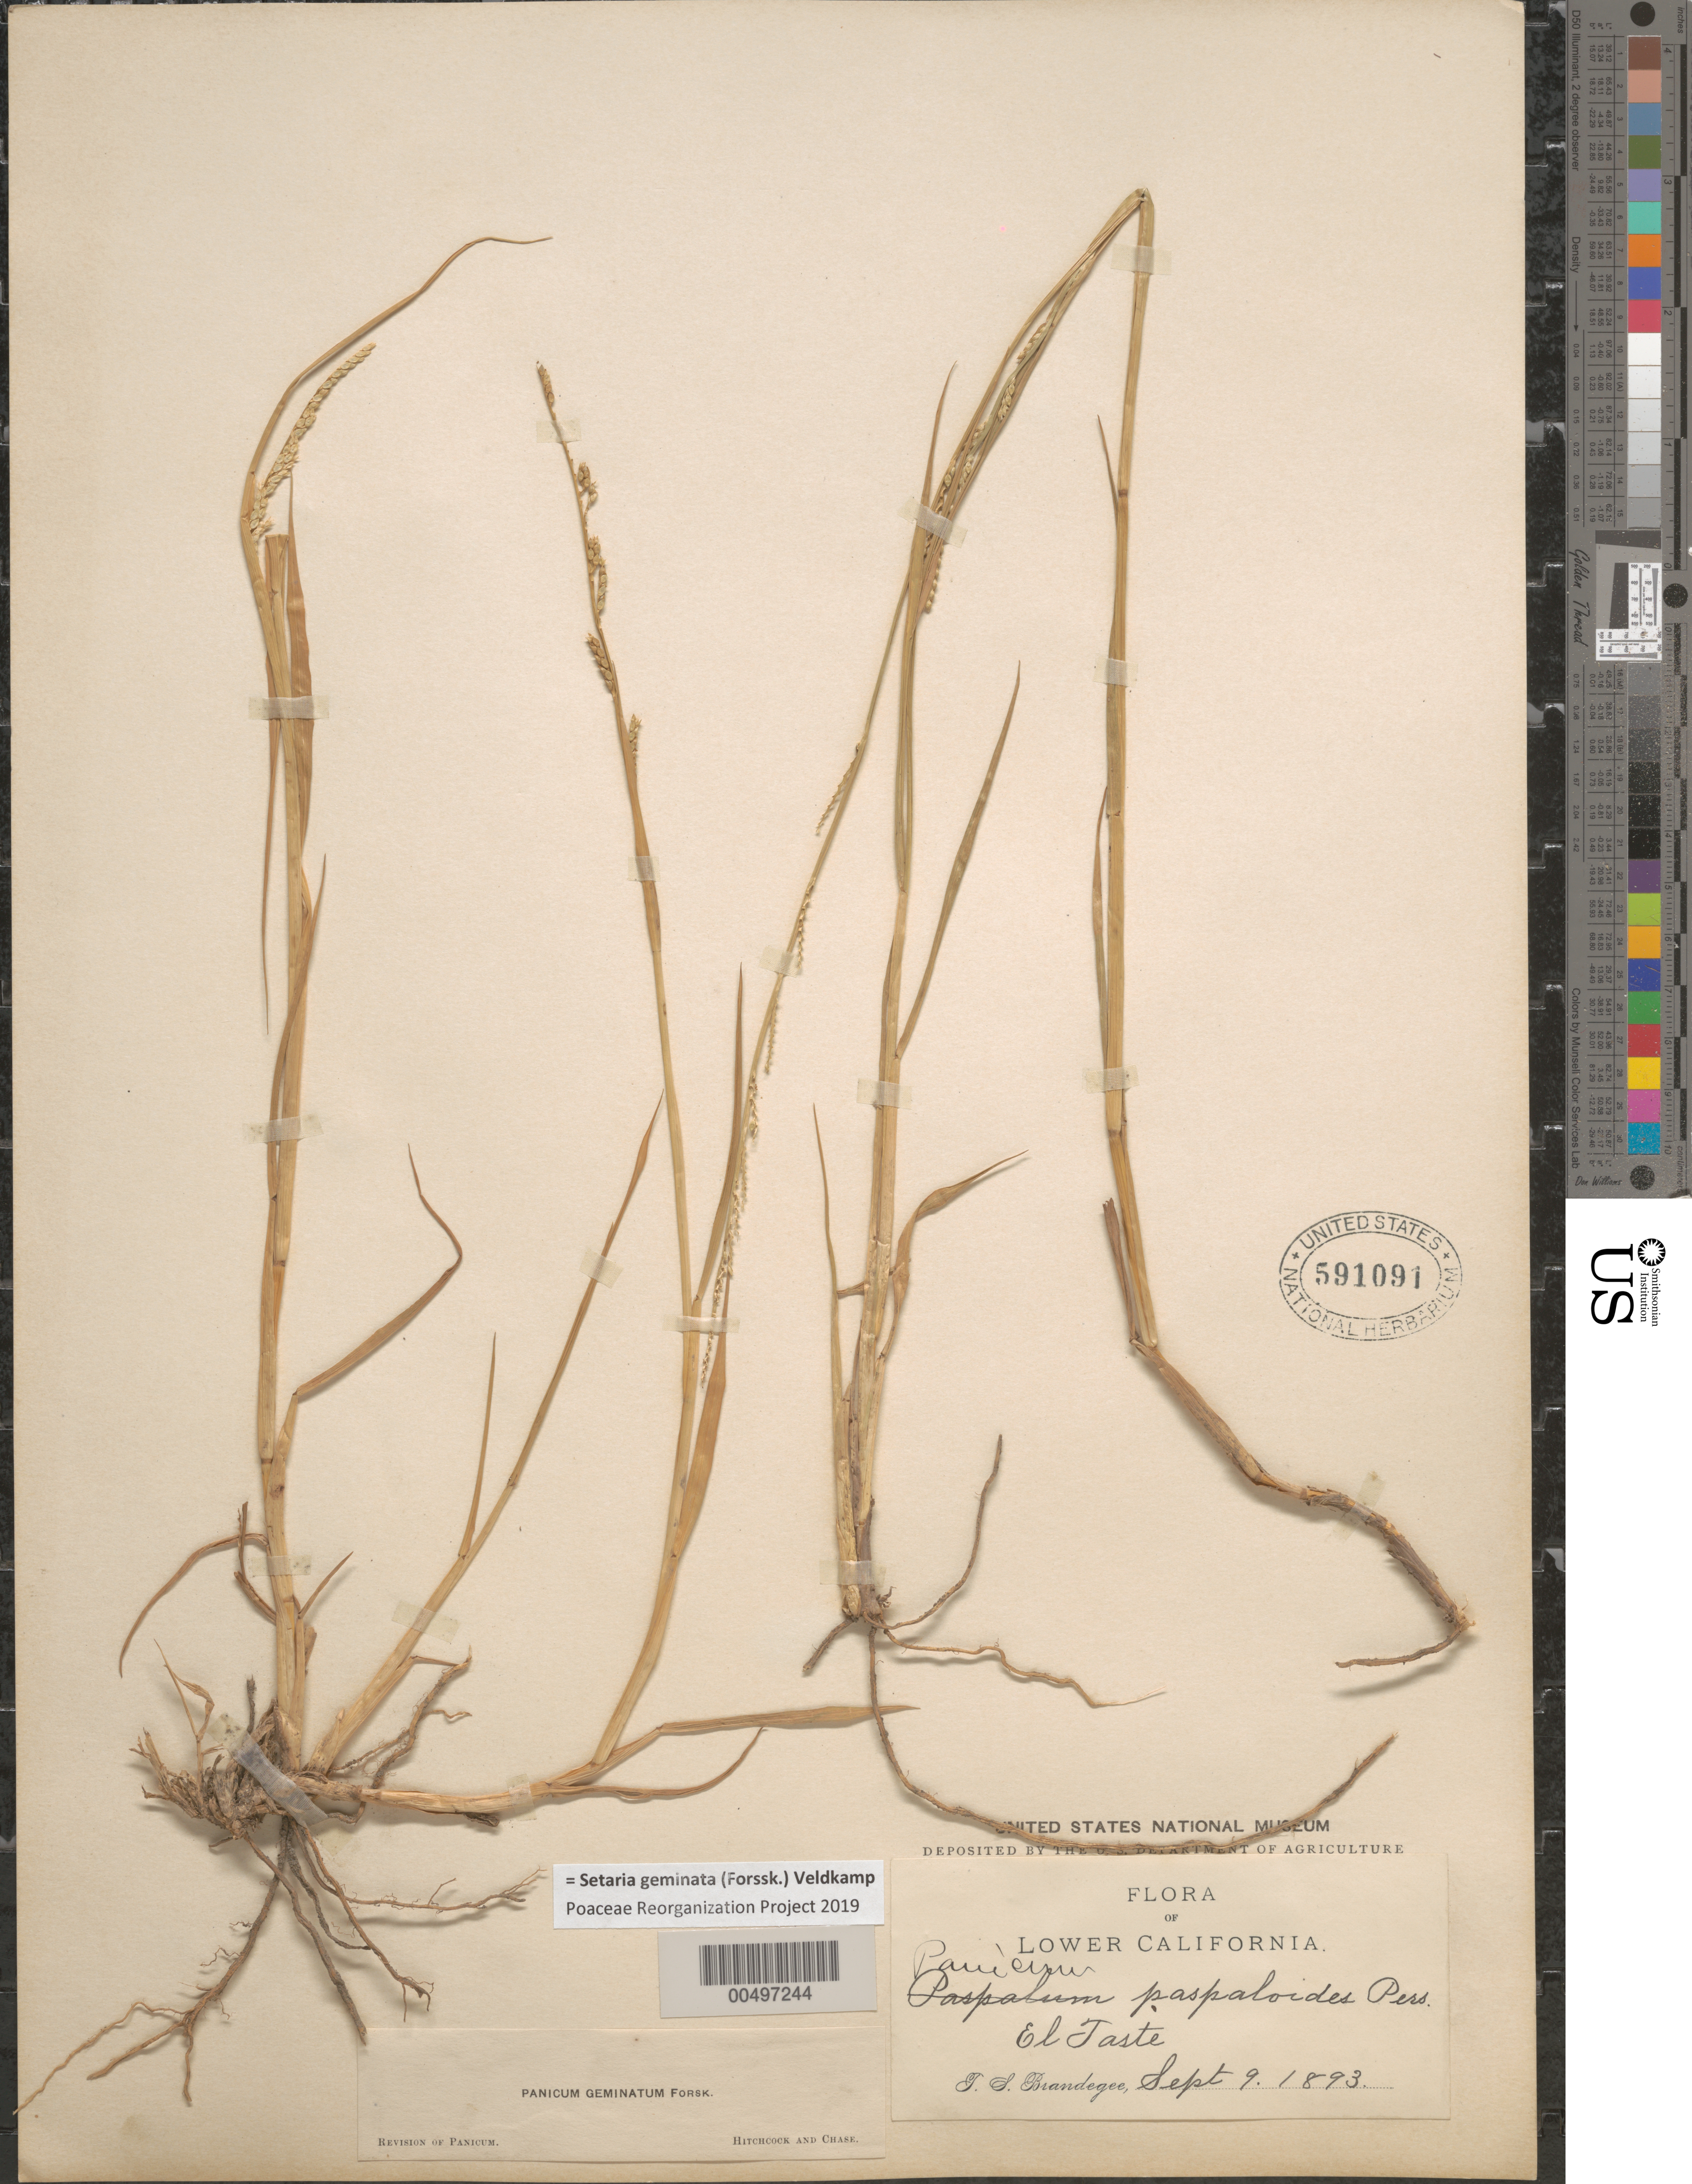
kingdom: Plantae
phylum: Tracheophyta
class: Liliopsida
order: Poales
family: Poaceae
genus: Setaria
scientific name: Setaria geminata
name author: (Forssk.) Veldkamp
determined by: Poaceae Reorganization Project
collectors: T. S. Brandegee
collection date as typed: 9 Sep 1893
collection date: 1893-09-09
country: Mexico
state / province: Baja California Sur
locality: El Taste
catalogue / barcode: US 591091